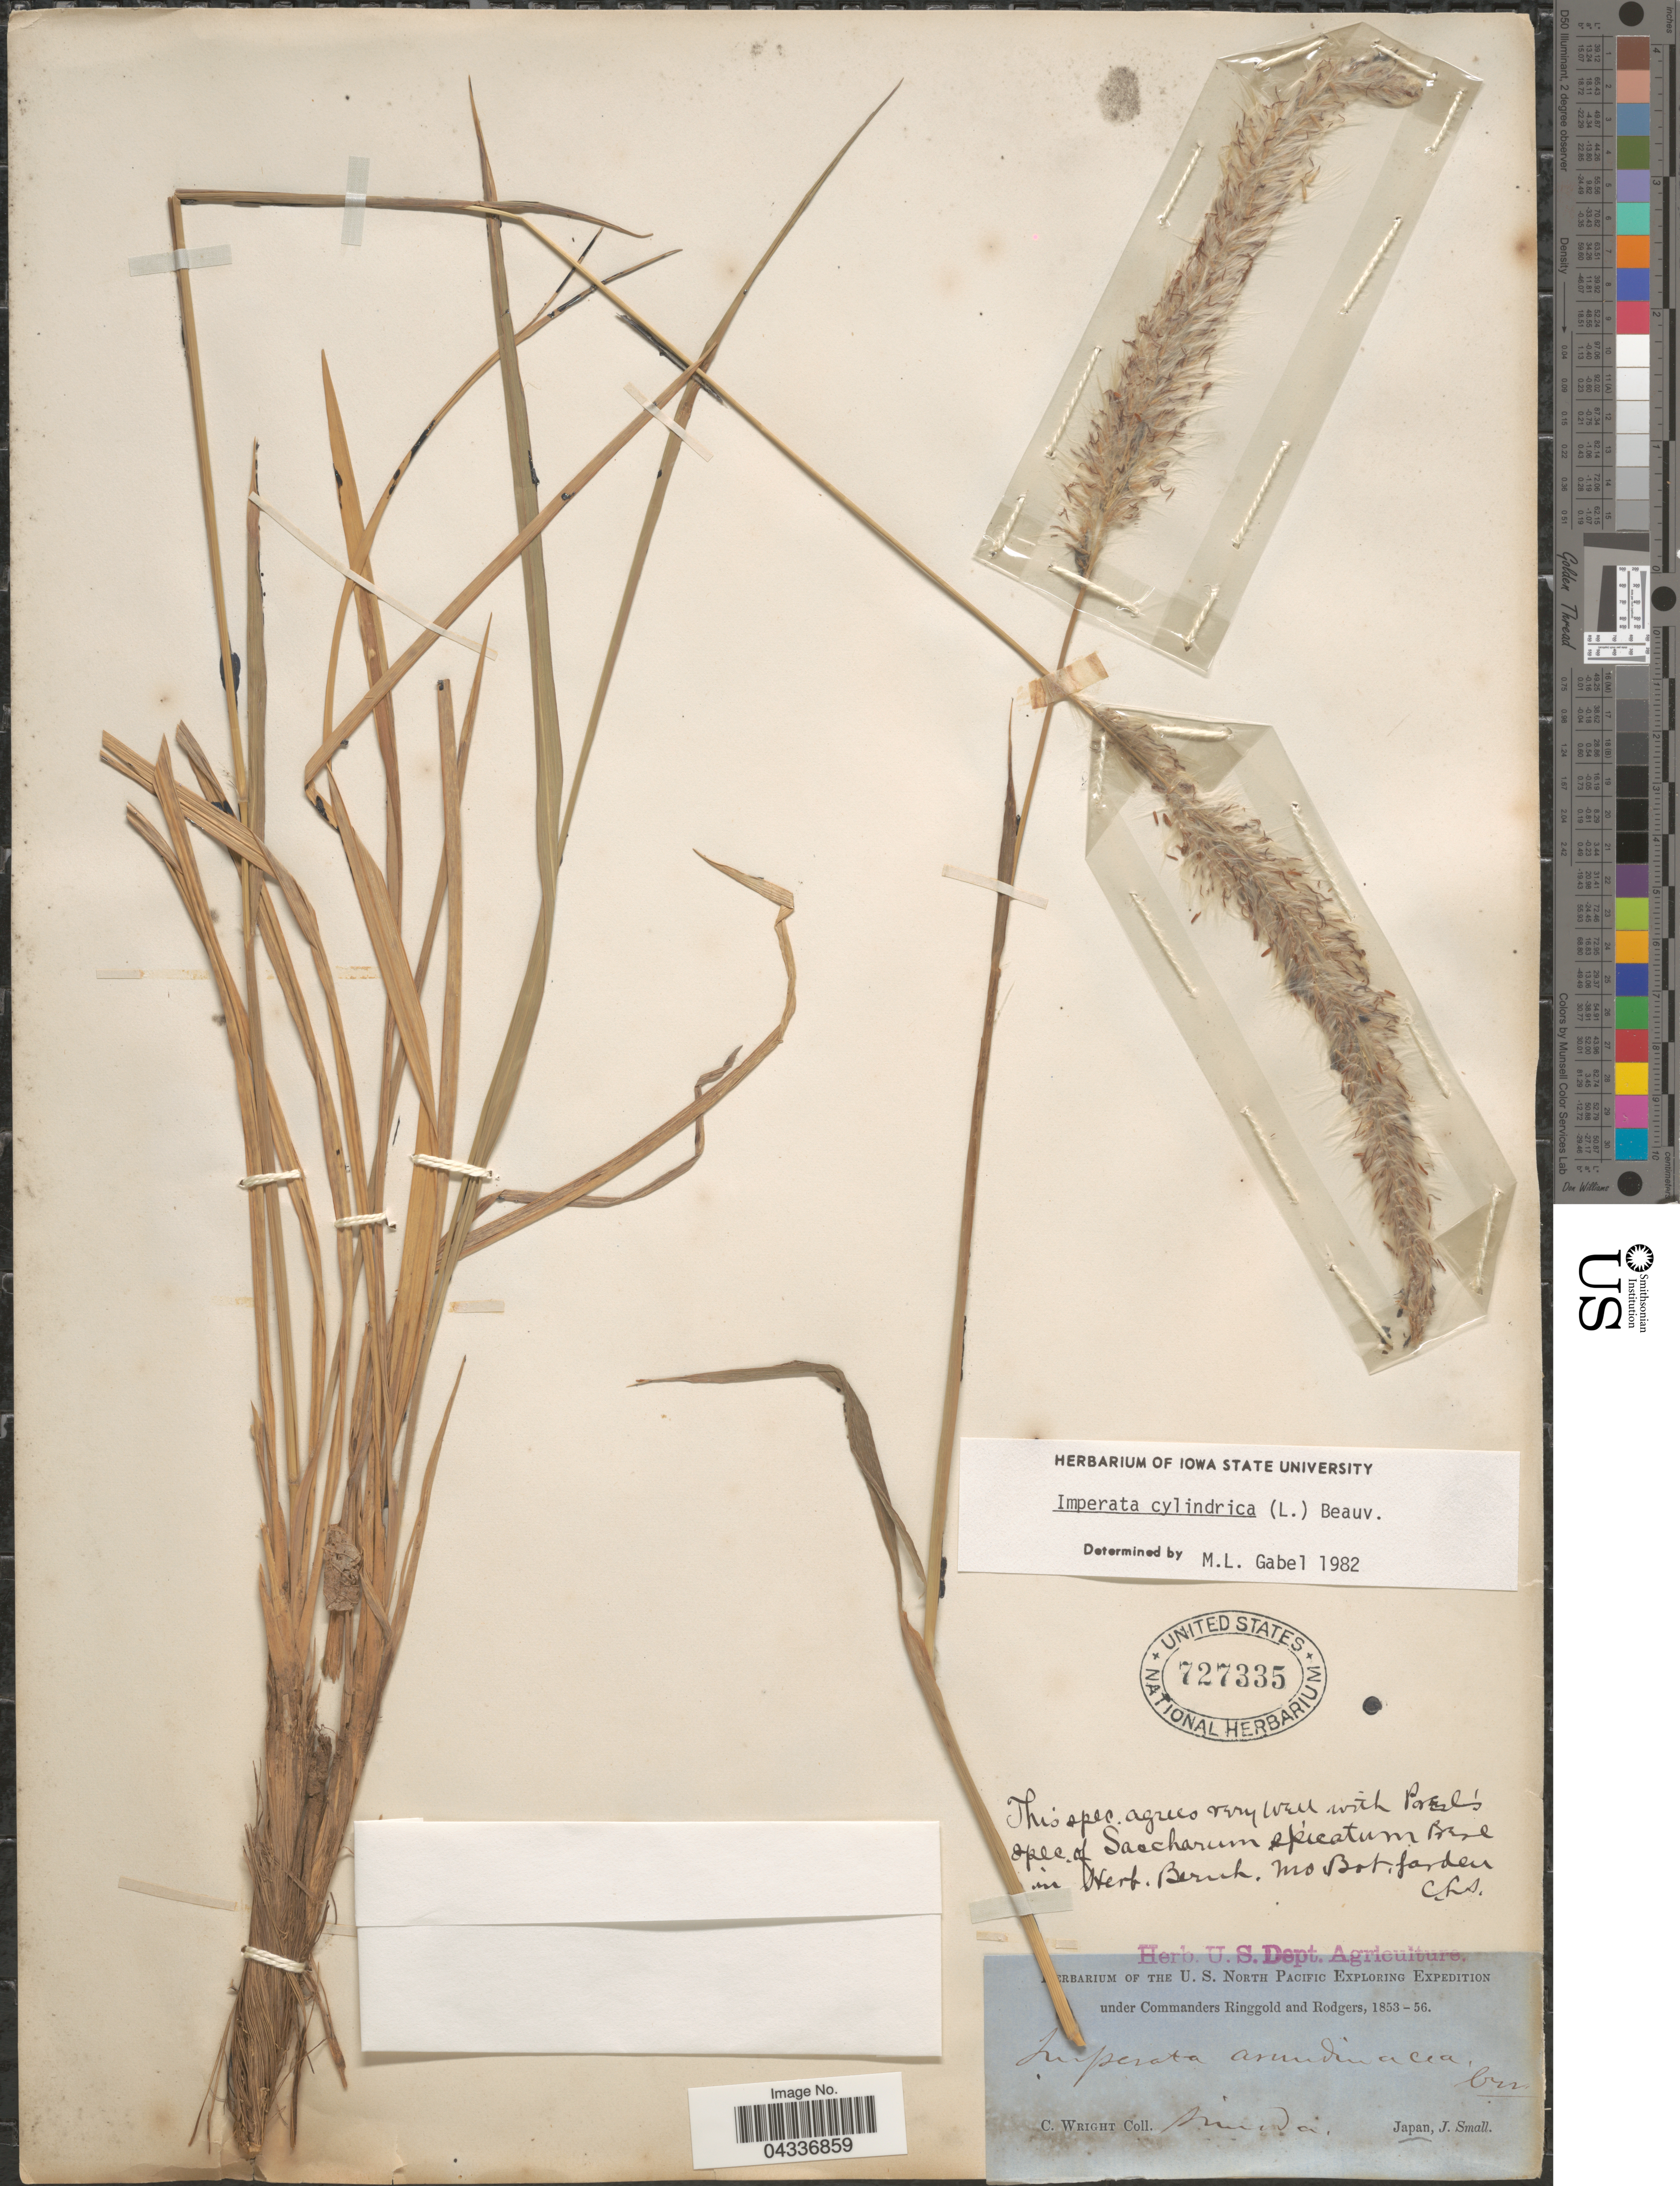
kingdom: Plantae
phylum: Tracheophyta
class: Liliopsida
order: Poales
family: Poaceae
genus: Imperata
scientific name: Imperata cylindrica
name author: (L.) P. Beauv.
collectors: C. Wright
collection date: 1853/1856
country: Japan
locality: The U. S. North Pacific Exploring Expedition. Simoda.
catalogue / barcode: US 727335